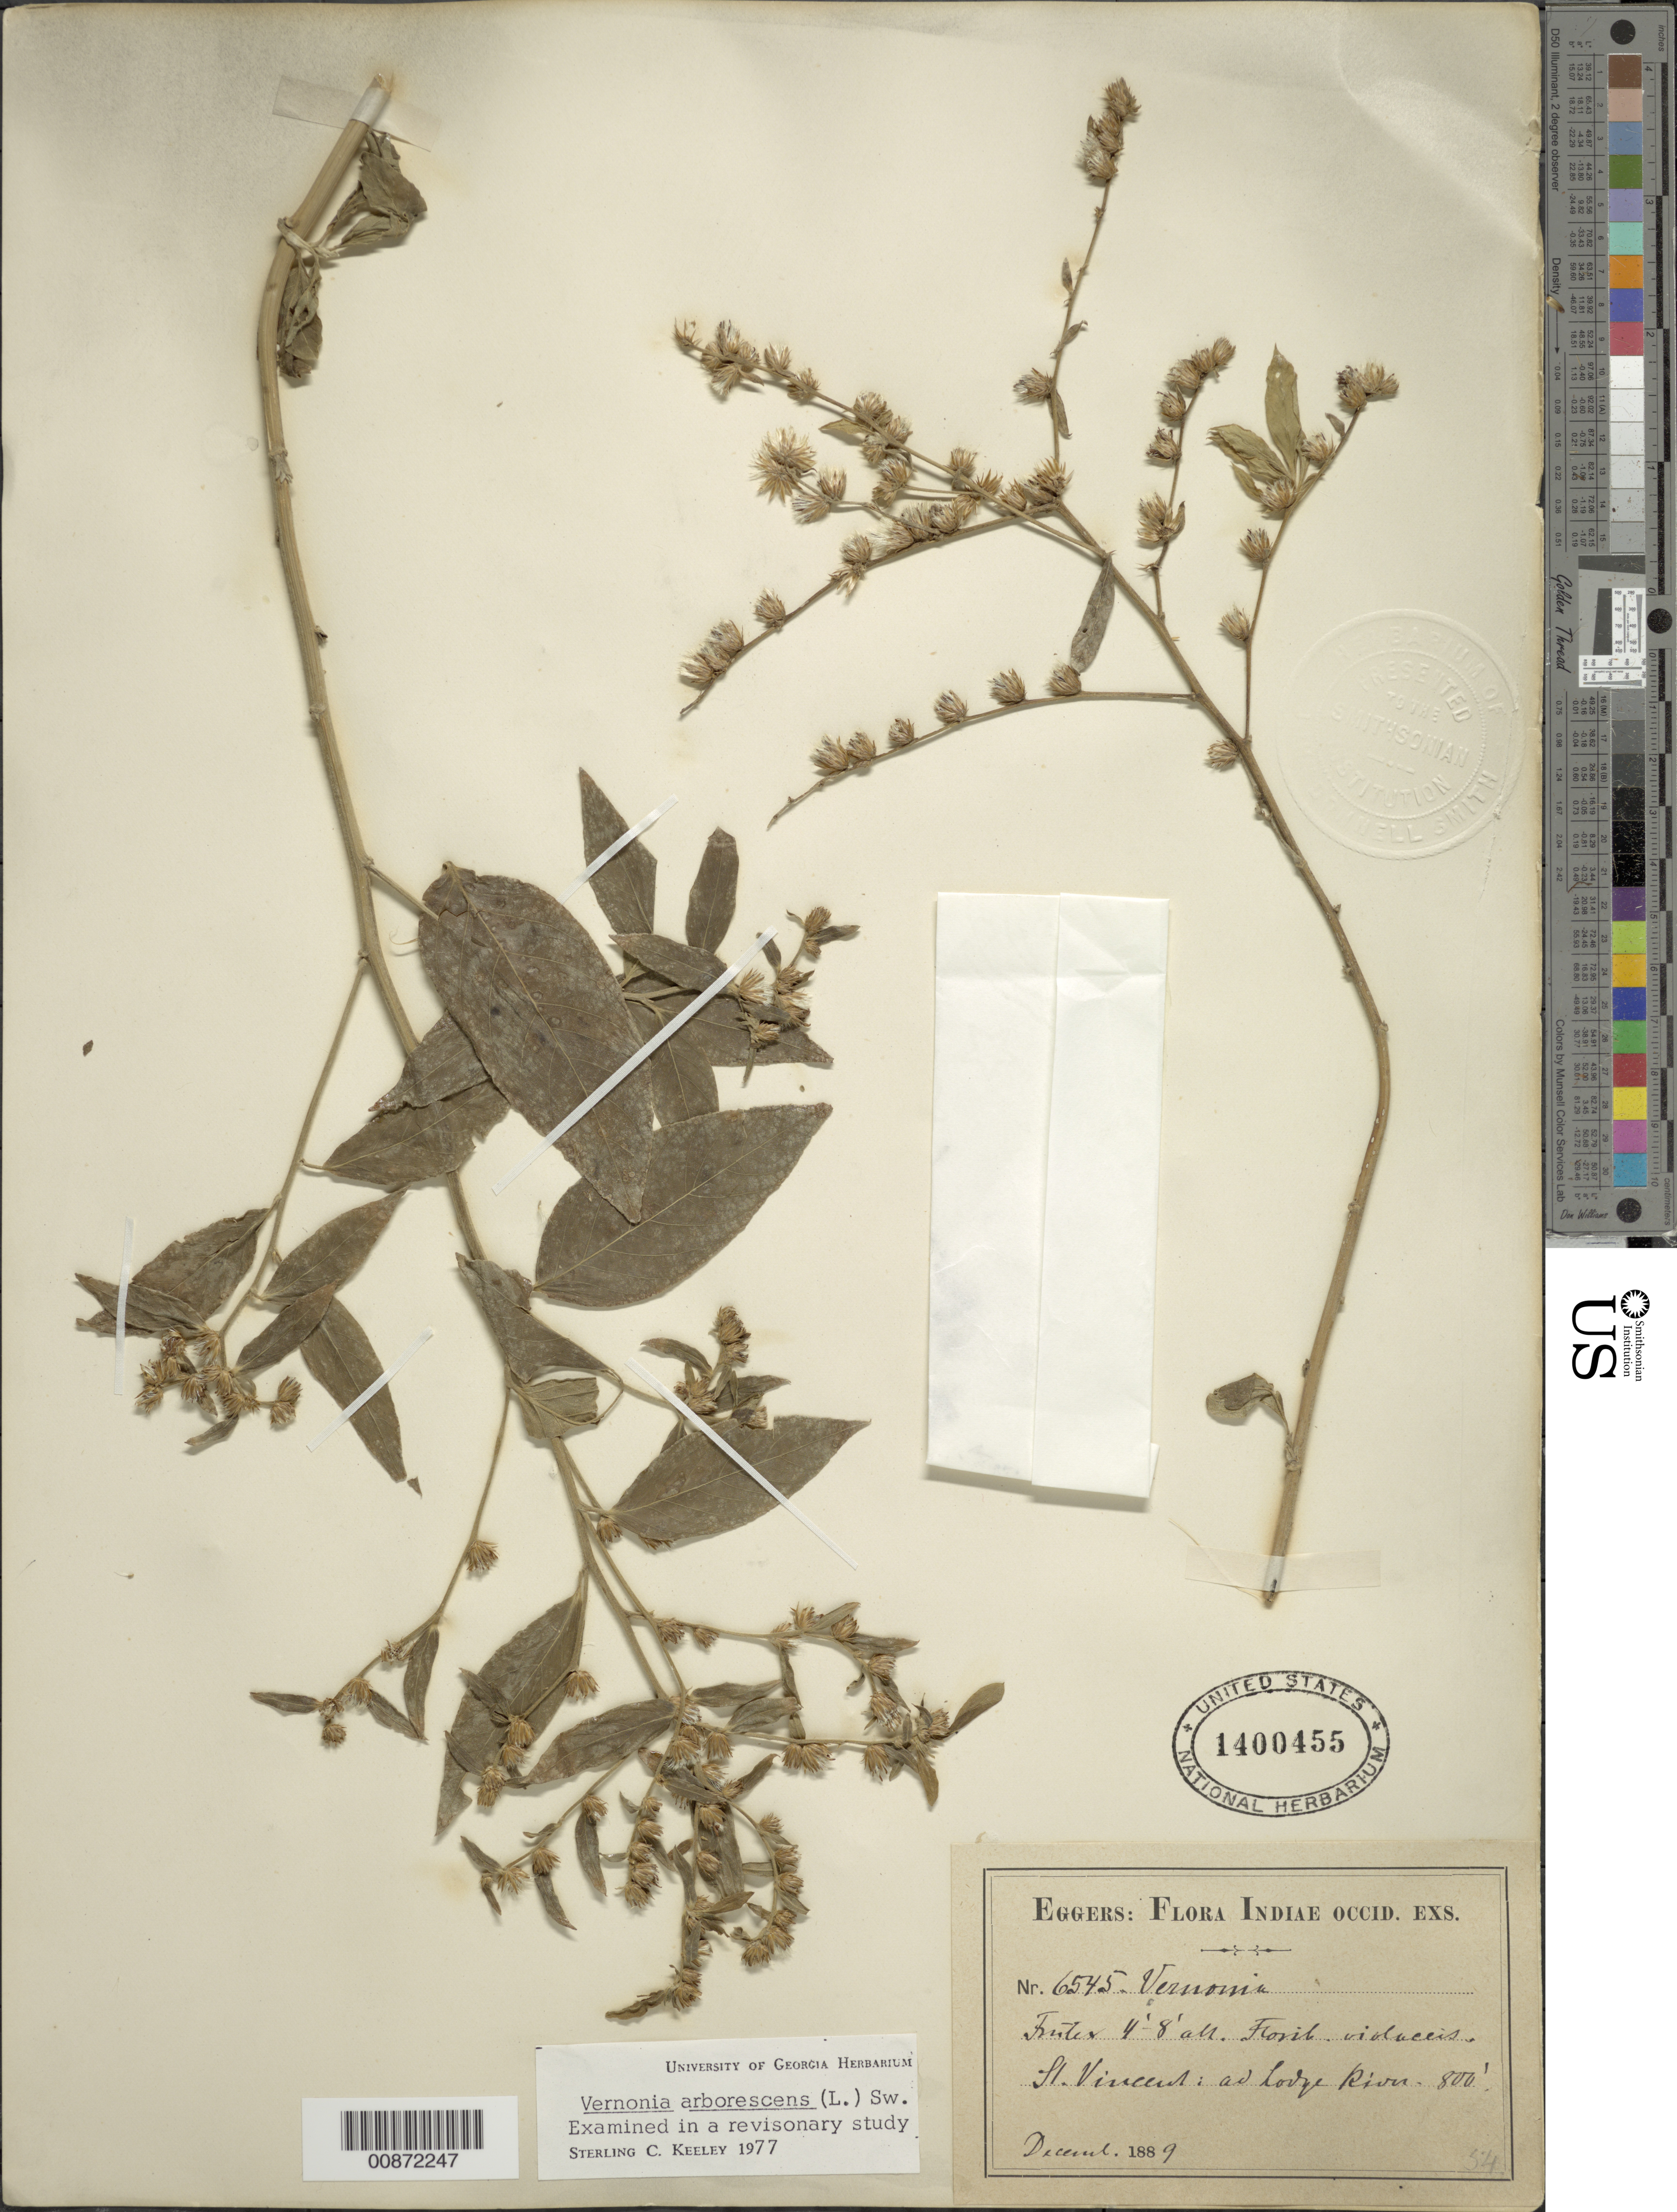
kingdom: Plantae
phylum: Tracheophyta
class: Magnoliopsida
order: Asterales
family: Asteraceae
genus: Vernonia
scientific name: Vernonia arborescens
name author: (L.) Sw.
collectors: H. F. A. von Eggers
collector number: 6545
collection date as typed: Dec 1889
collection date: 1889-12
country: St. Vincent - Grenadines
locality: Ad Lodge River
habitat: Near river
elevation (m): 244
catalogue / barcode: US 1400455